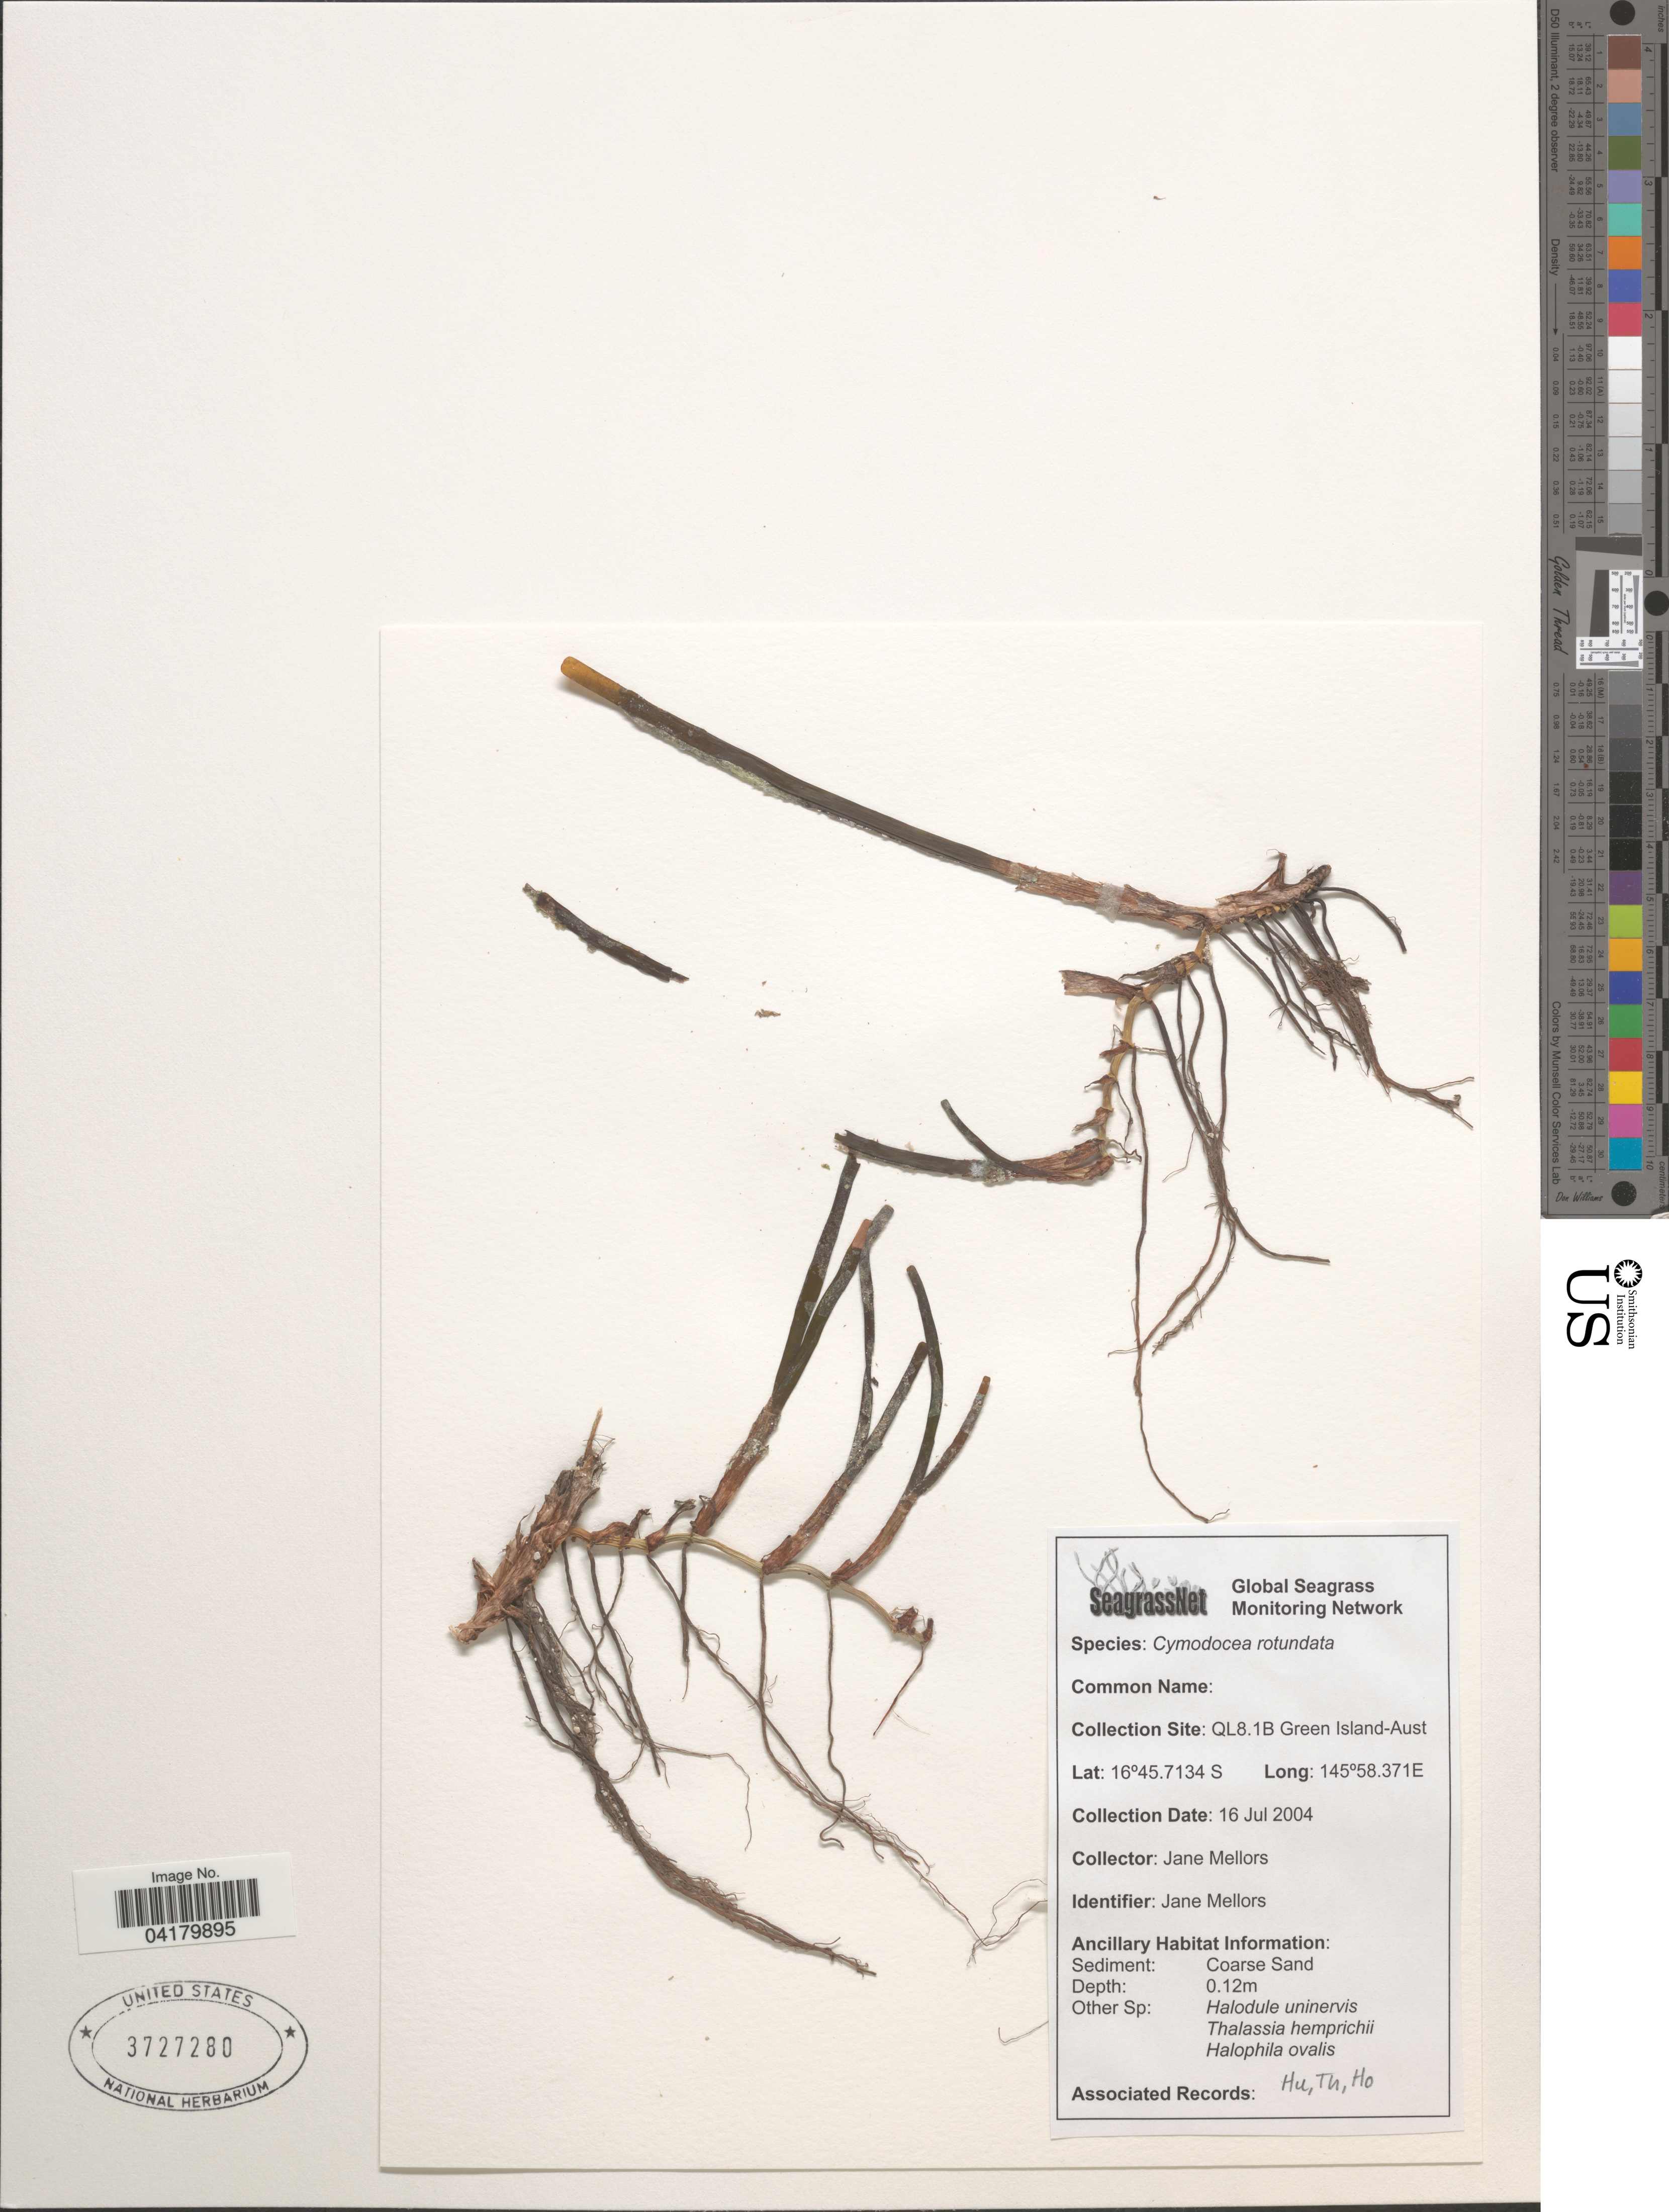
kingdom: Plantae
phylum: Tracheophyta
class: Liliopsida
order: Alismatales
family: Cymodoceaceae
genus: Cymodocea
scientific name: Cymodocea rotundata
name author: Asch. & Schweinf.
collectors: J. Mellors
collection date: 2004-07-16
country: Australia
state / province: Queensland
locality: Collection Site: QL8.1B Green Island.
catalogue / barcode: US 3727280